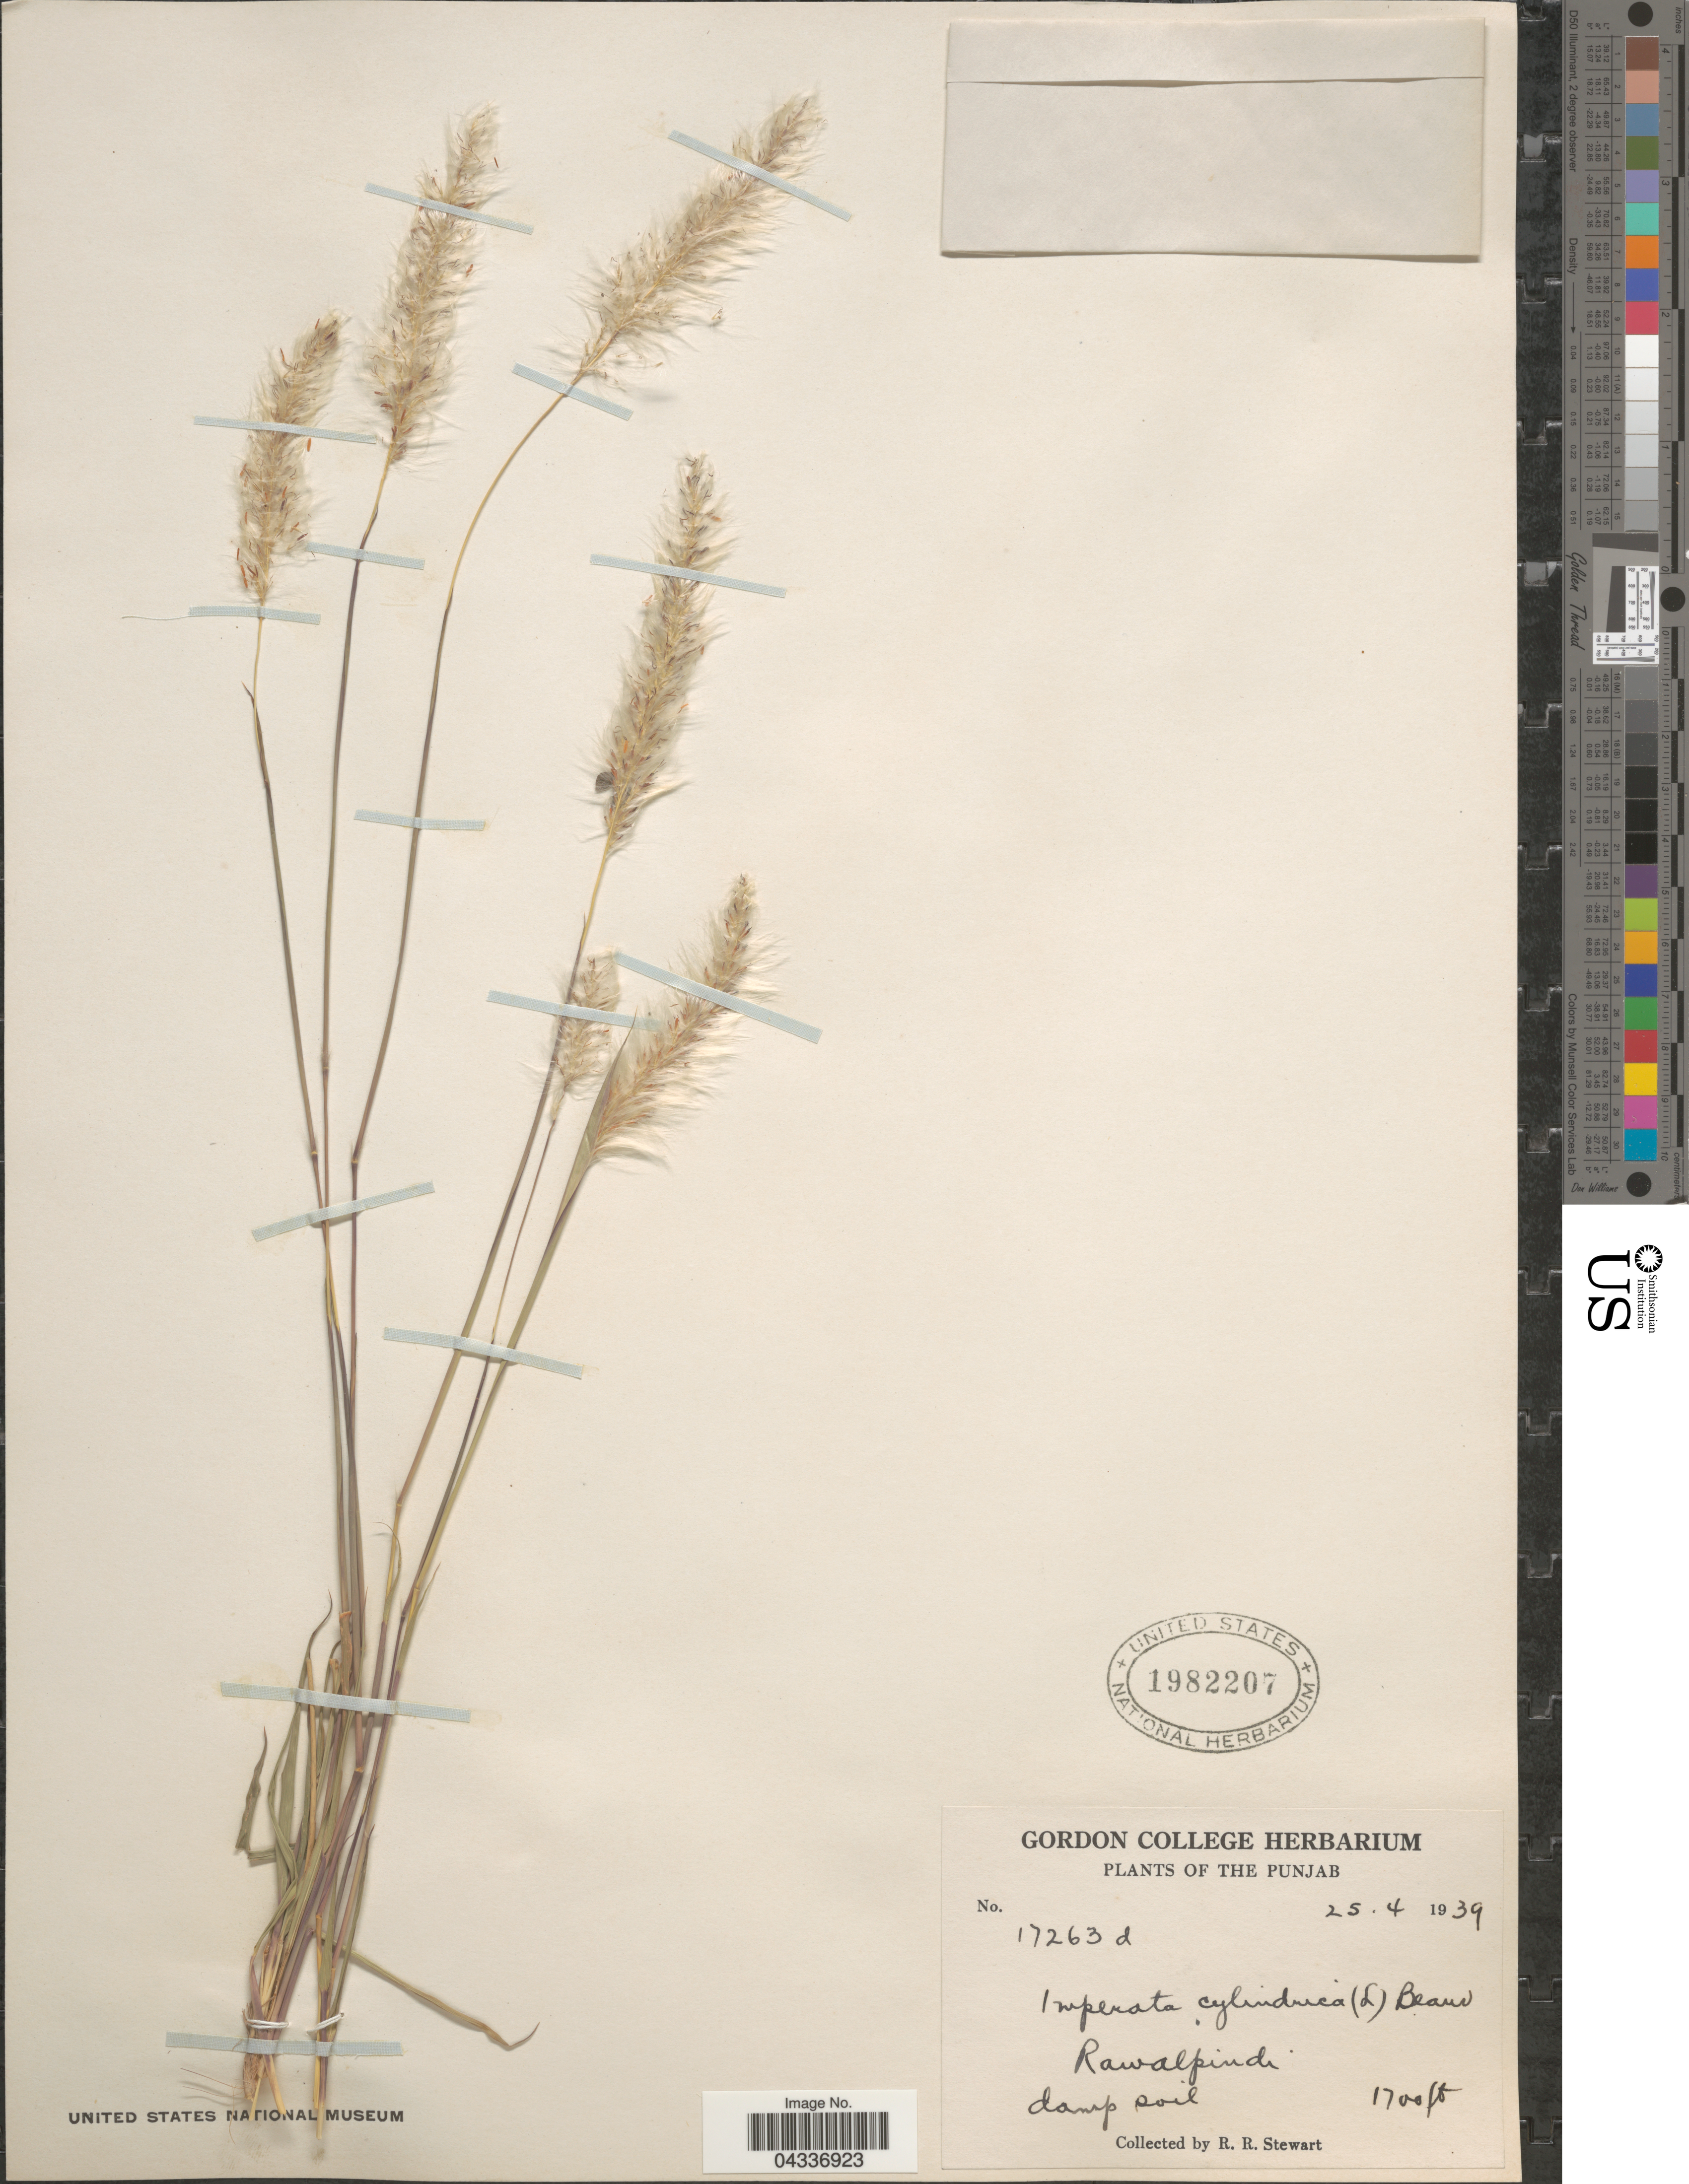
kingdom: Plantae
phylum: Tracheophyta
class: Liliopsida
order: Poales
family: Poaceae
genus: Imperata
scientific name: Imperata cylindrica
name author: (L.) P. Beauv.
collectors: R. Stewart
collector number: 17263d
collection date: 1939-04-25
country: Pakistan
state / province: Punjab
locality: Rawalpindi.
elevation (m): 518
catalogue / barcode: US 1982207